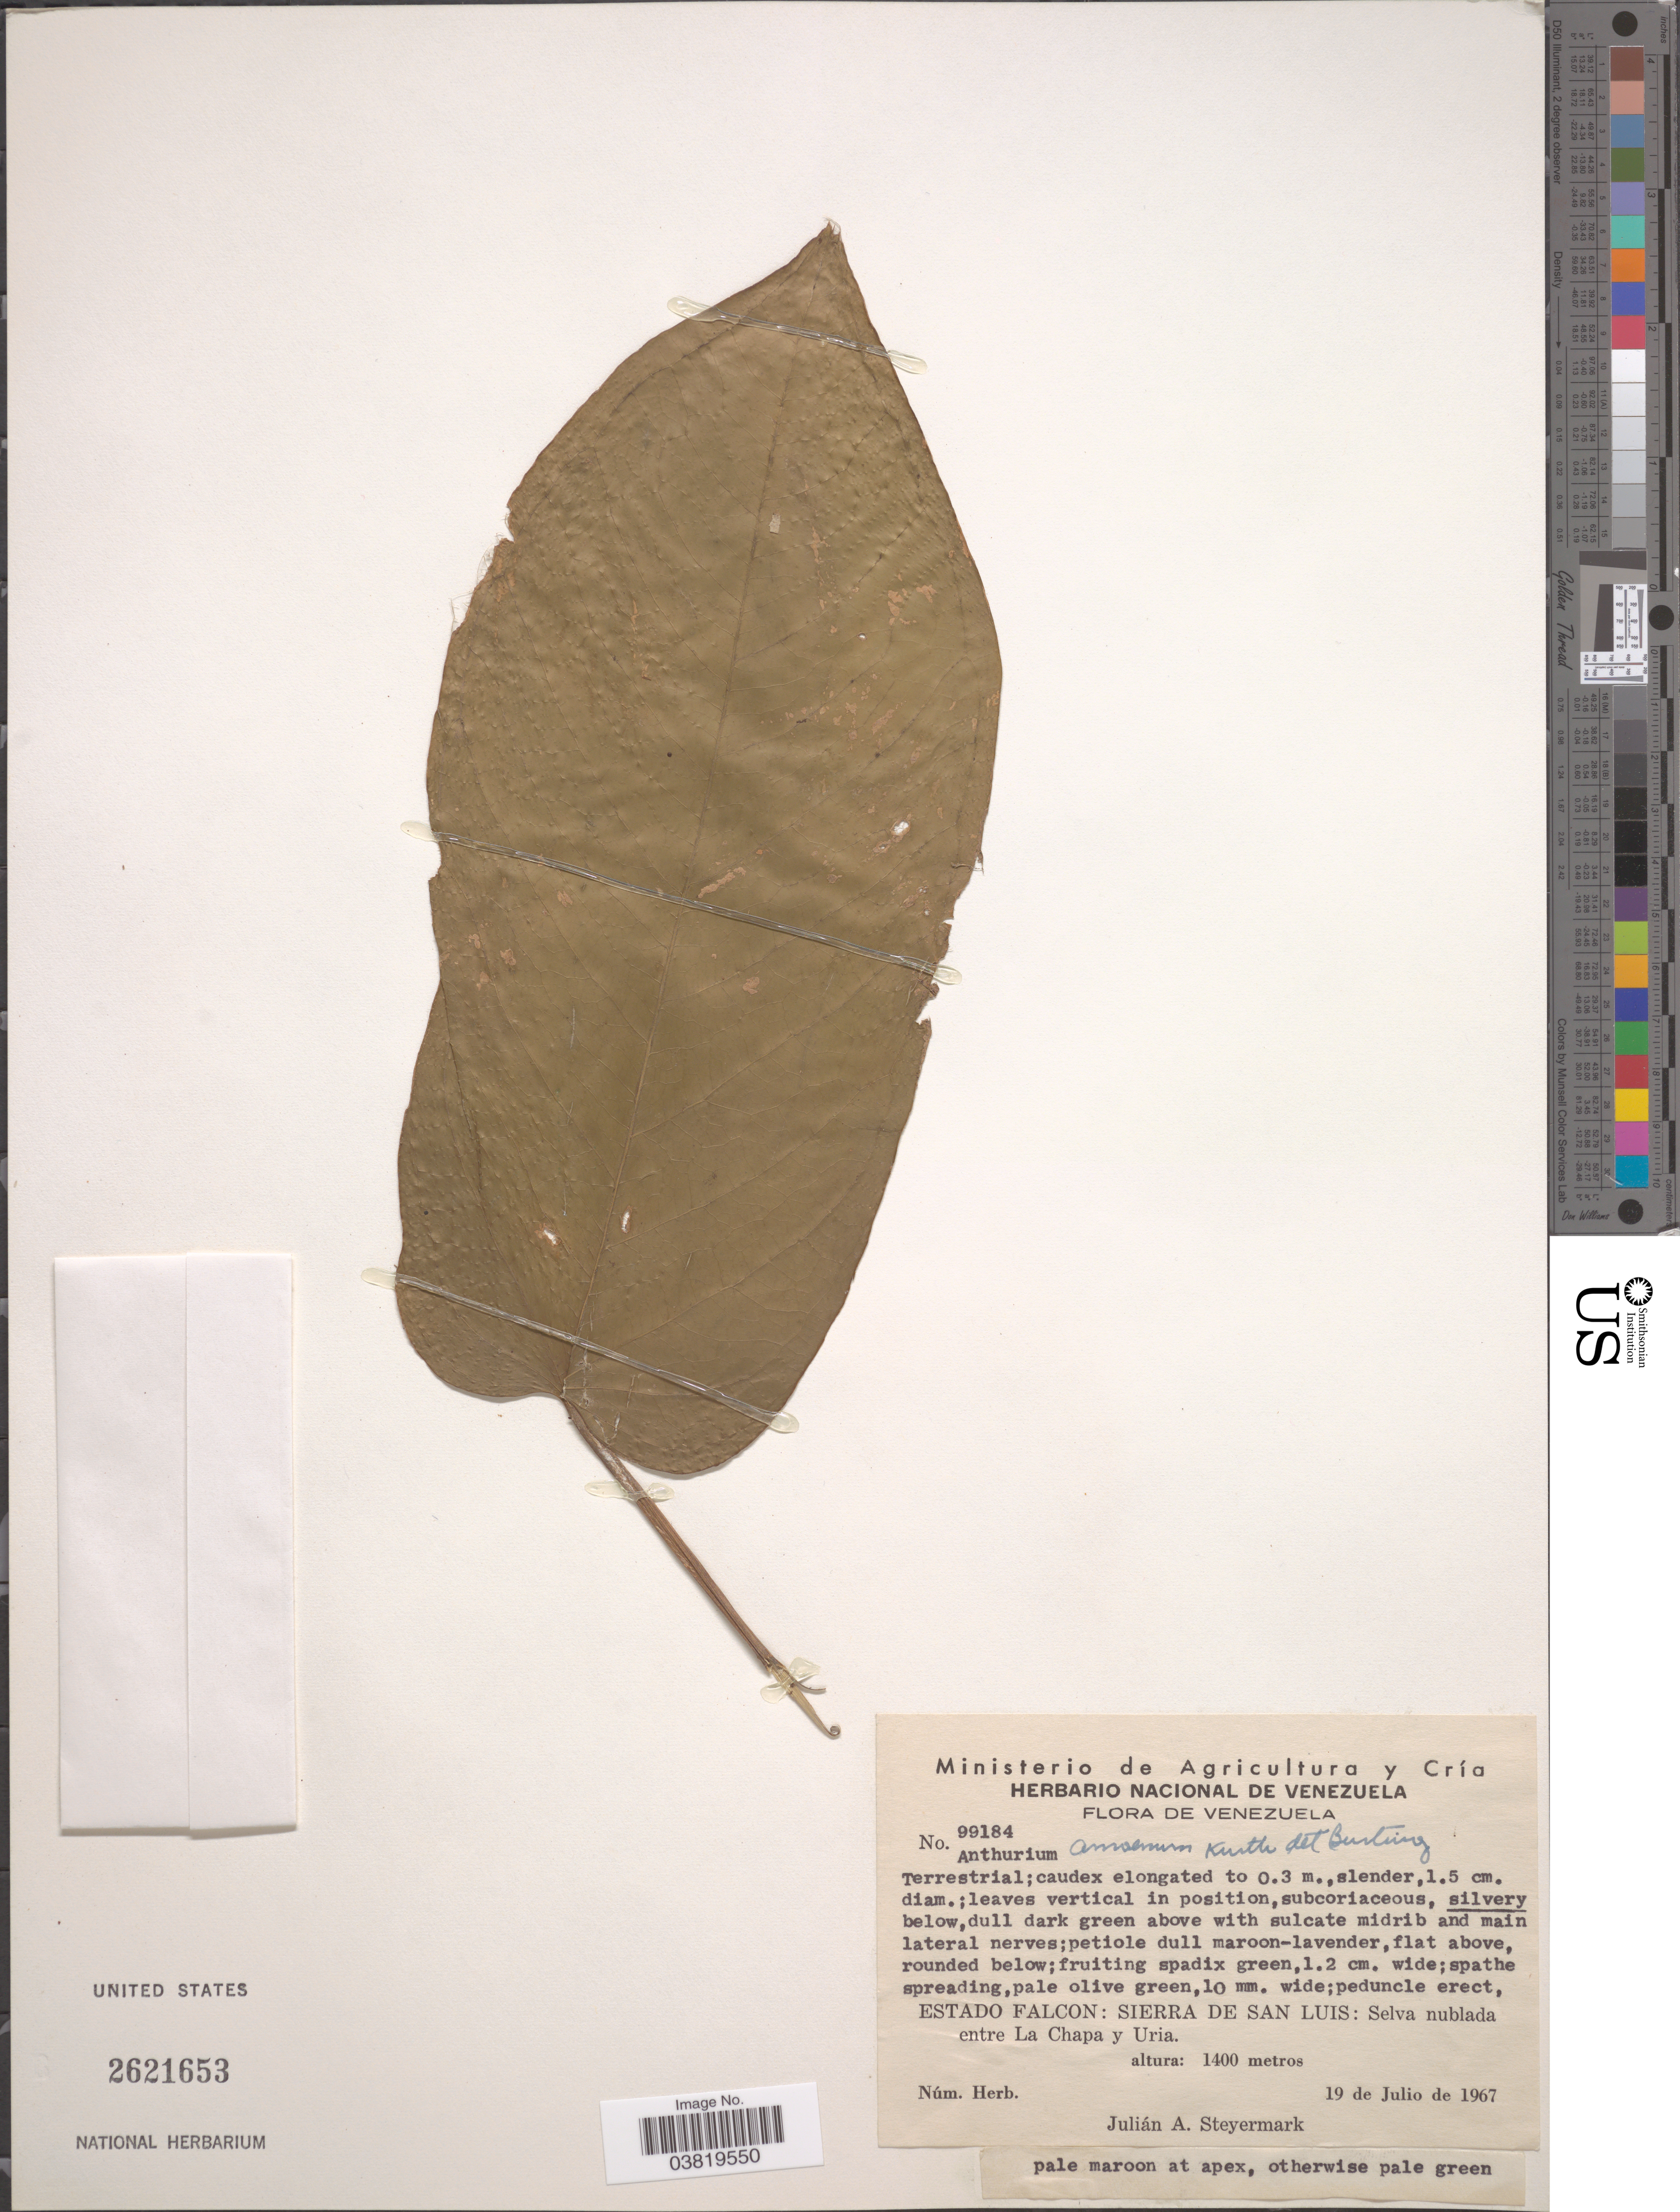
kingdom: Plantae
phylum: Tracheophyta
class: Liliopsida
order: Alismatales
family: Araceae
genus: Anthurium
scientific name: Anthurium amoenum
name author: Kunth & C.D. Bouché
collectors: J. Steyermark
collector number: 99184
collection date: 1967-07-19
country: Venezuela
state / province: Falcon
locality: Sierra de San Luis: Selva nublada entre La Chapa y Uria.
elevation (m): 1400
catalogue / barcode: US 2621653